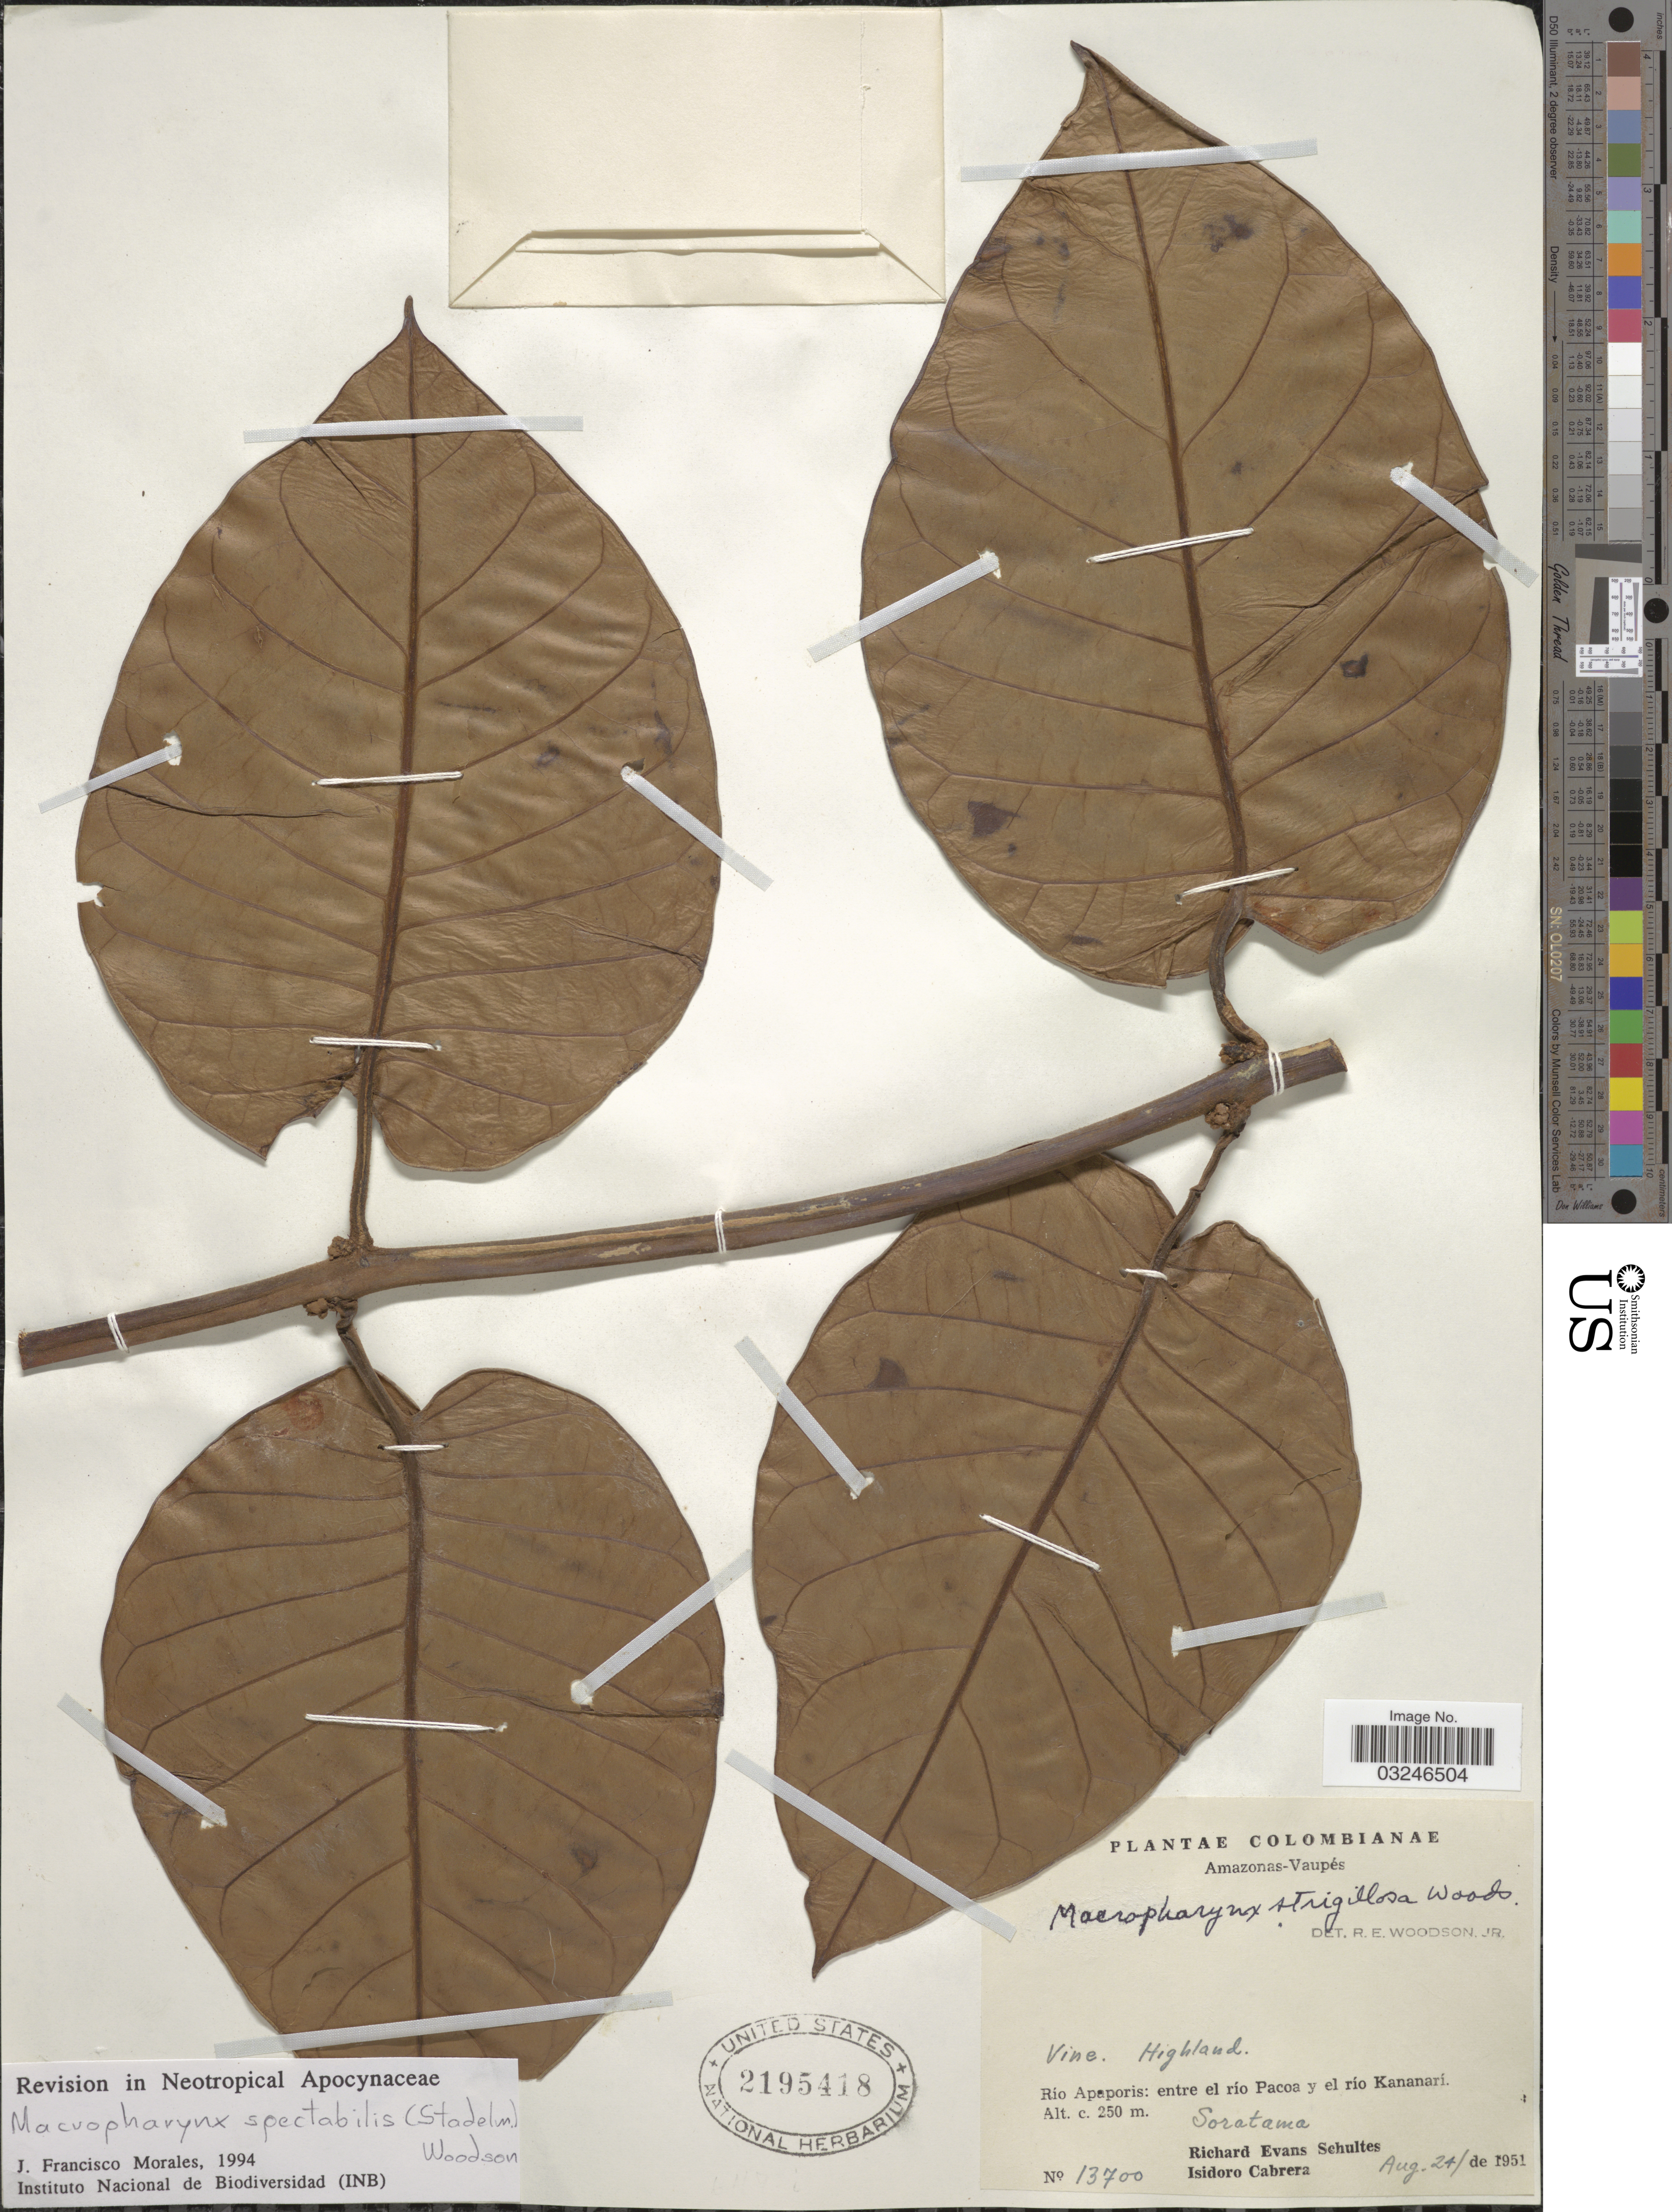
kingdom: Plantae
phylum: Tracheophyta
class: Magnoliopsida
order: Gentianales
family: Apocynaceae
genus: Macropharynx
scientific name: Macropharynx spectabilis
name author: (Stadelm.) Woodson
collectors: R. E. Schultes & I. Cabrera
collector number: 13700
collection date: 1951-08-24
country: Colombia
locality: Amazonas-Vaupés. Río Apaporis: entre el río Pacoa y el río Kananarí. Soratama.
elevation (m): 250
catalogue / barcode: US 2195418